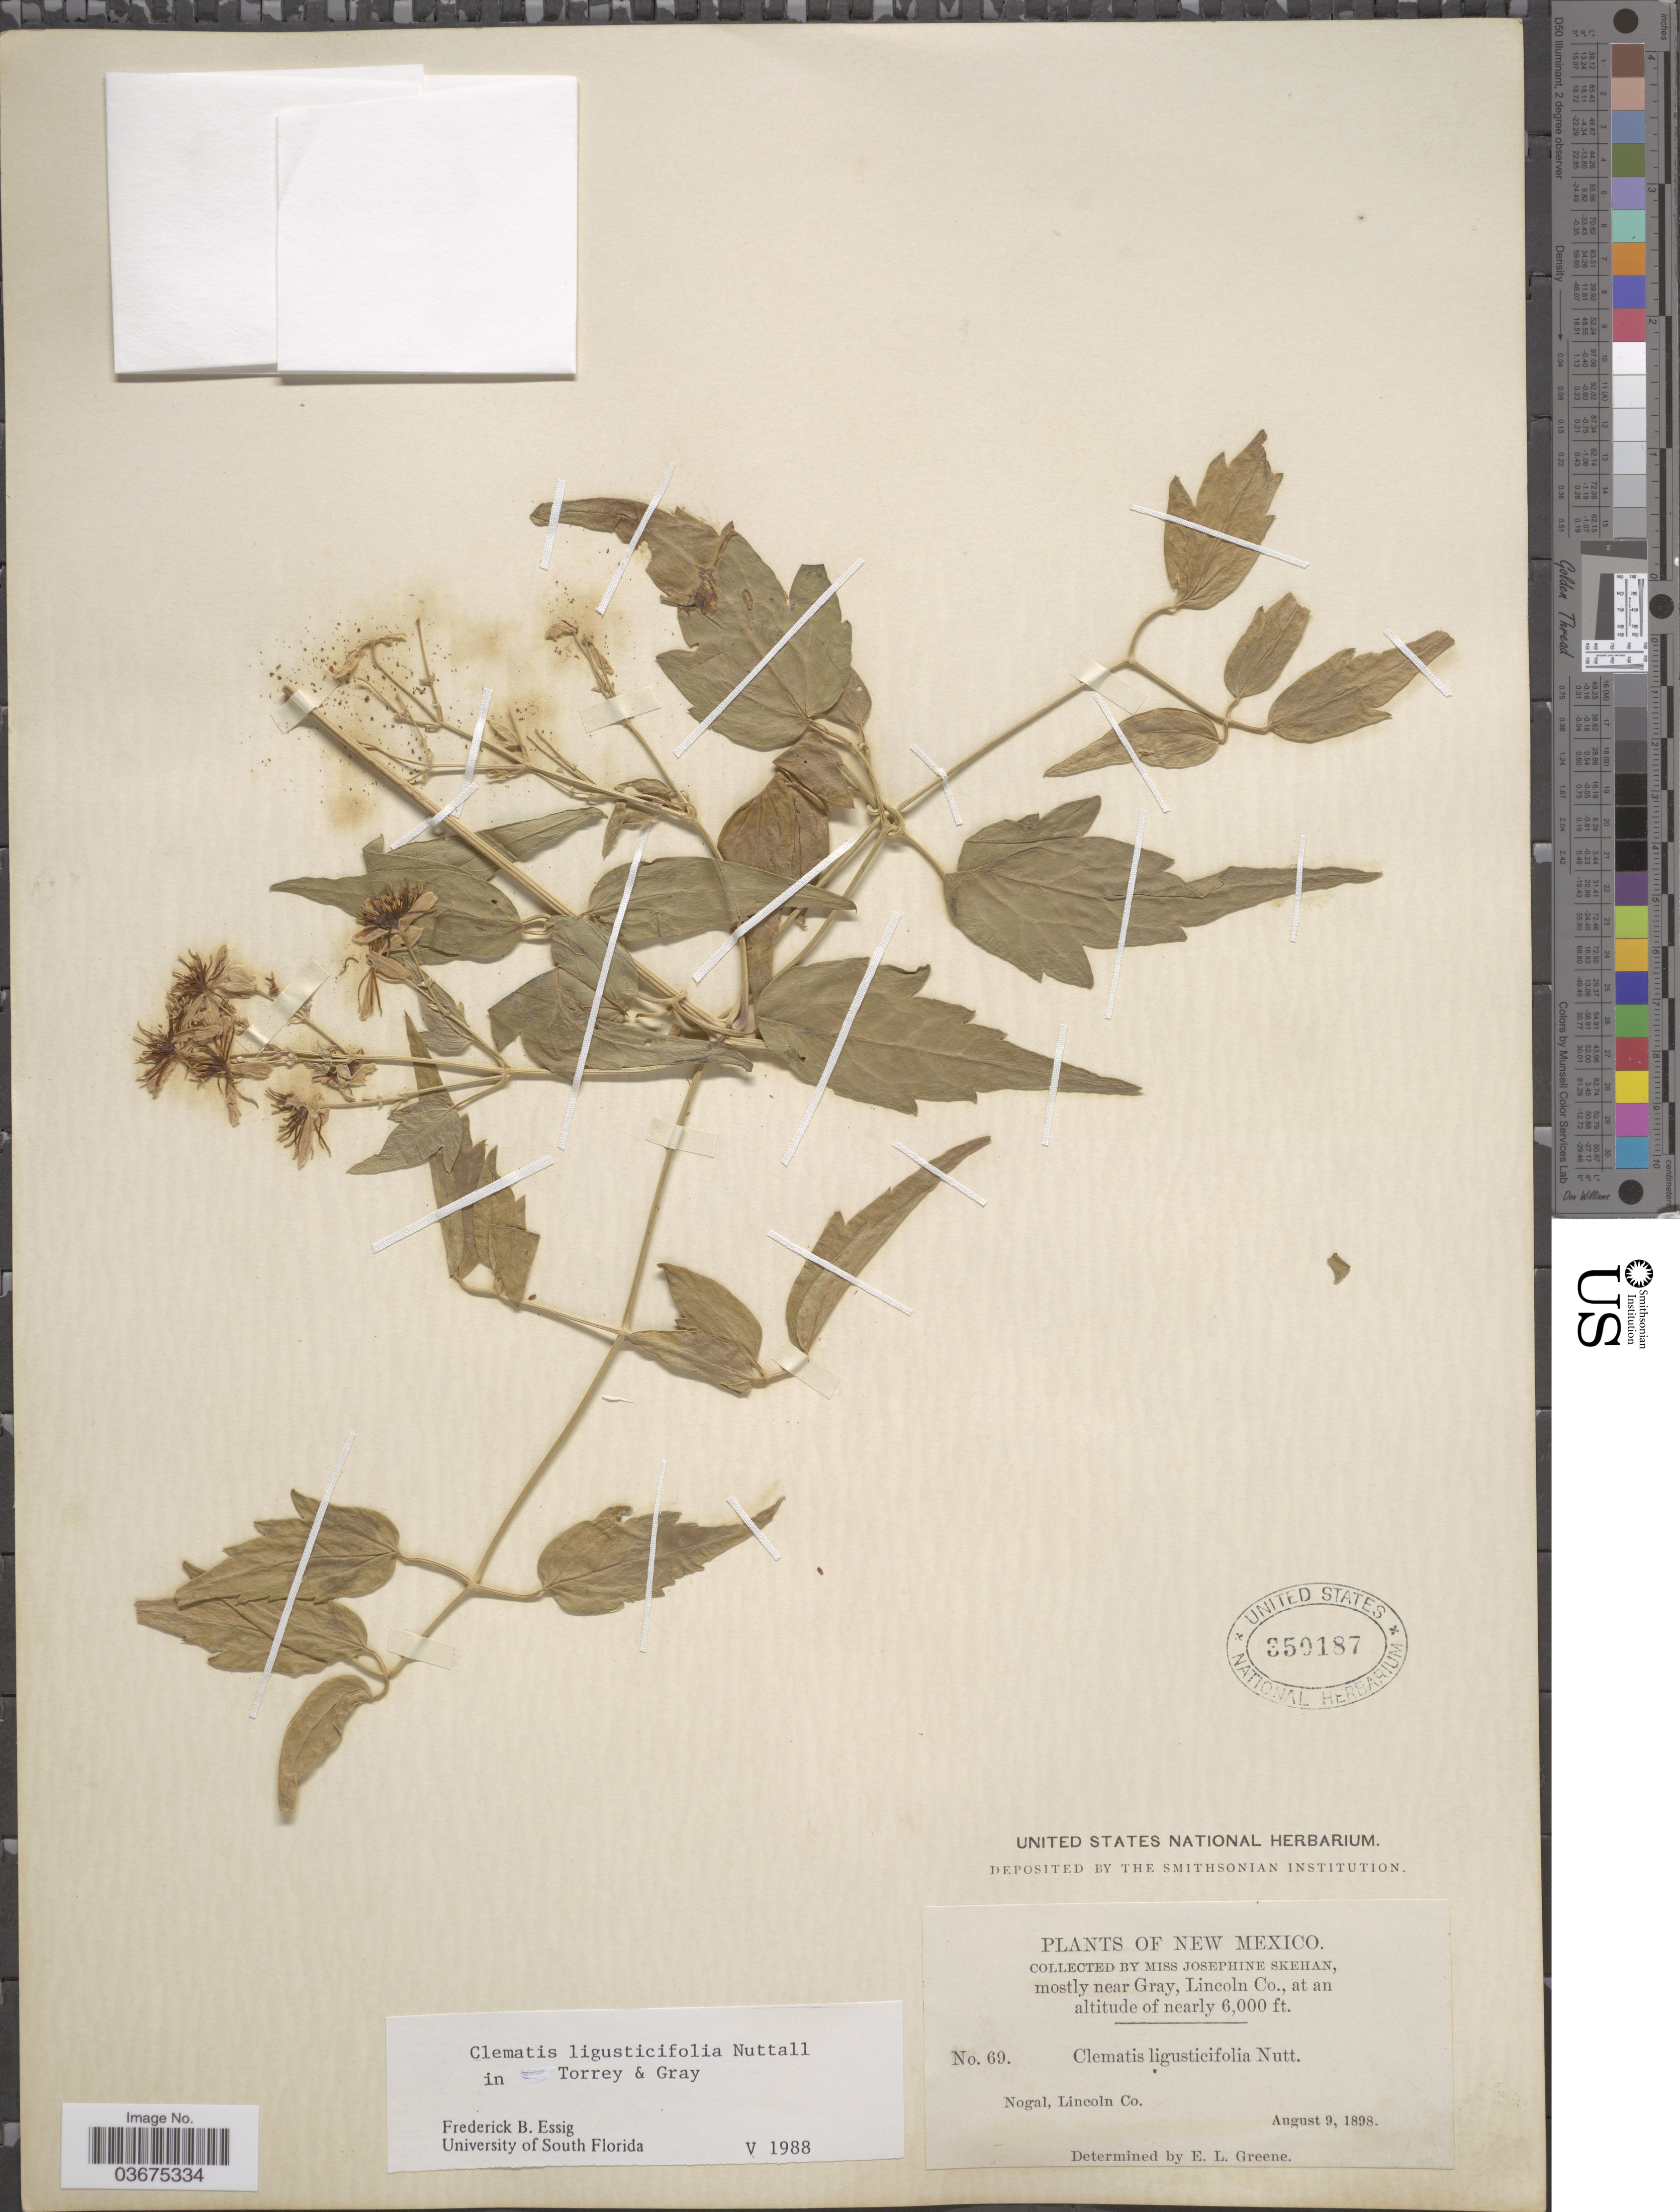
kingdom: Plantae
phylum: Tracheophyta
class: Magnoliopsida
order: Ranunculales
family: Ranunculaceae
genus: Clematis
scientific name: Clematis ligusticifolia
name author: Nutt.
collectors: J. Skehan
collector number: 69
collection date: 1898-08-09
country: United States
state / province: New Mexico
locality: Near Gray, Lincoln Co. Nogal, Lincoln Co.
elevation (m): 1829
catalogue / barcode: US 350187